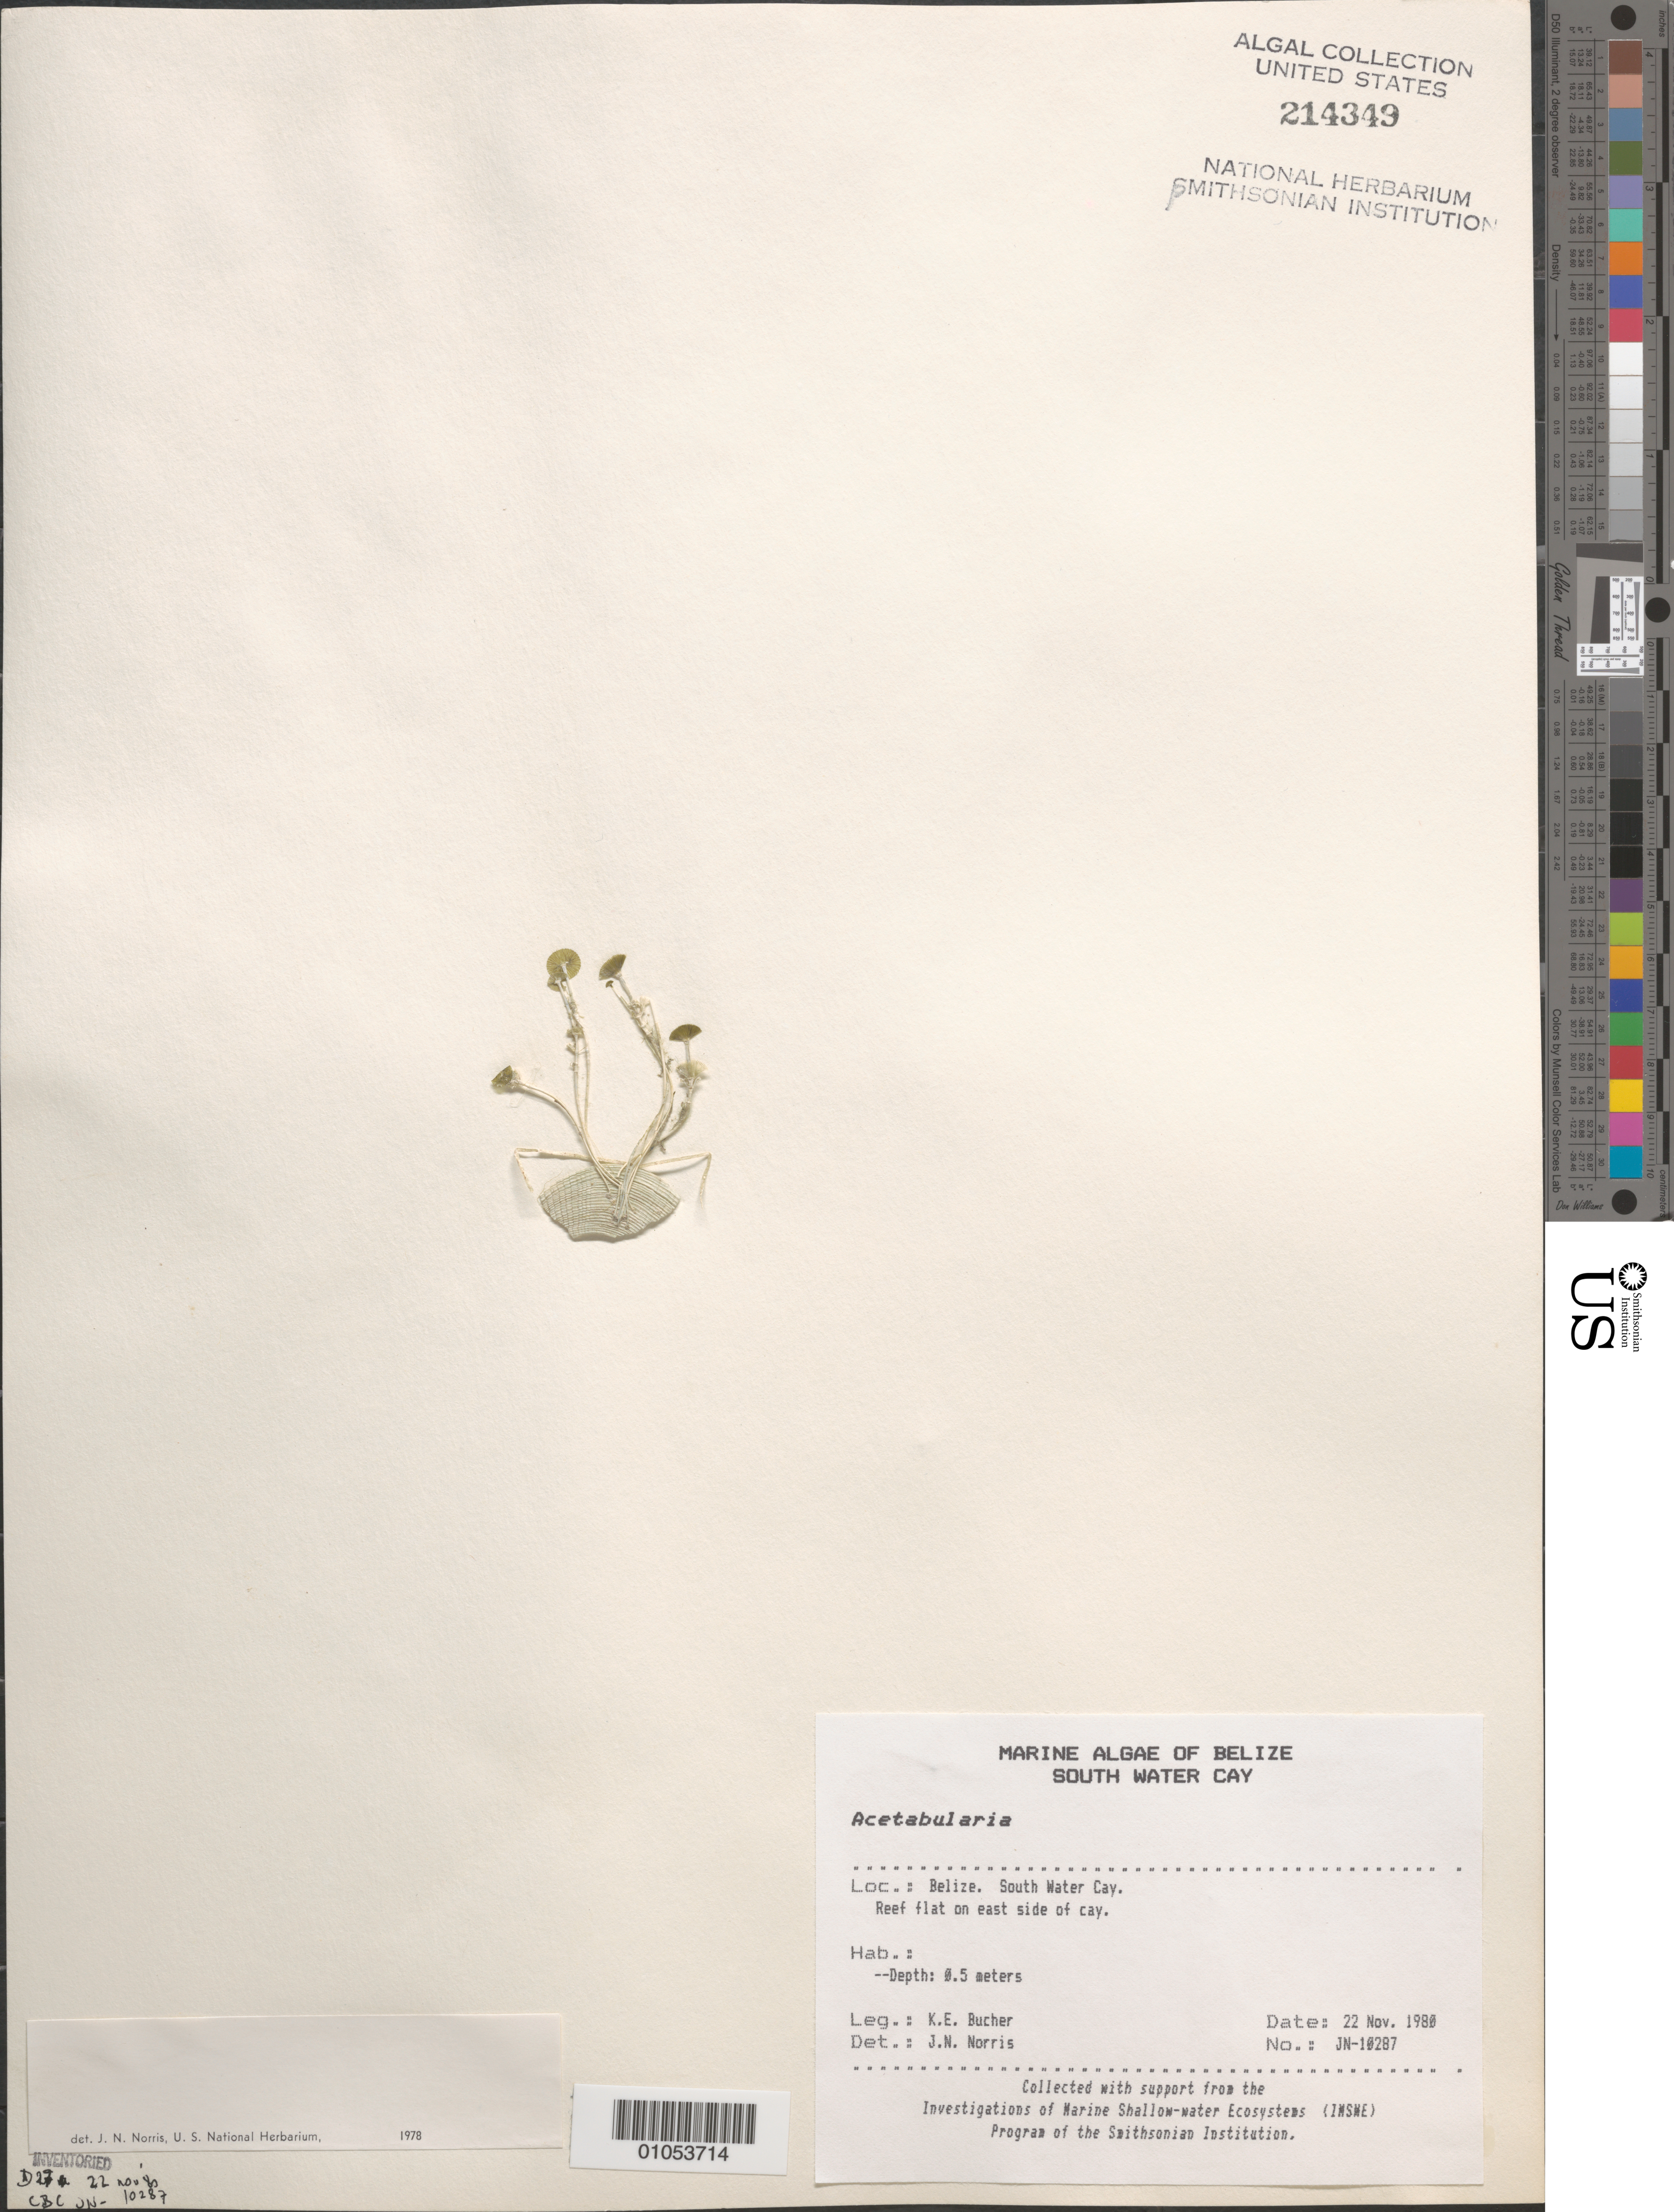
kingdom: Plantae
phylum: Chlorophyta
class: Ulvophyceae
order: Dasycladales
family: Polyphysaceae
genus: Acetabularia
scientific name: Acetabularia sp.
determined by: Norris, James N.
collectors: K. E. Bucher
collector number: JN-10287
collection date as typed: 22 Nov 1980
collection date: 1980-11-22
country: Belize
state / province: Stann Creek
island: South Water Cay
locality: Reef flat on east side of cay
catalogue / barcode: US 214349